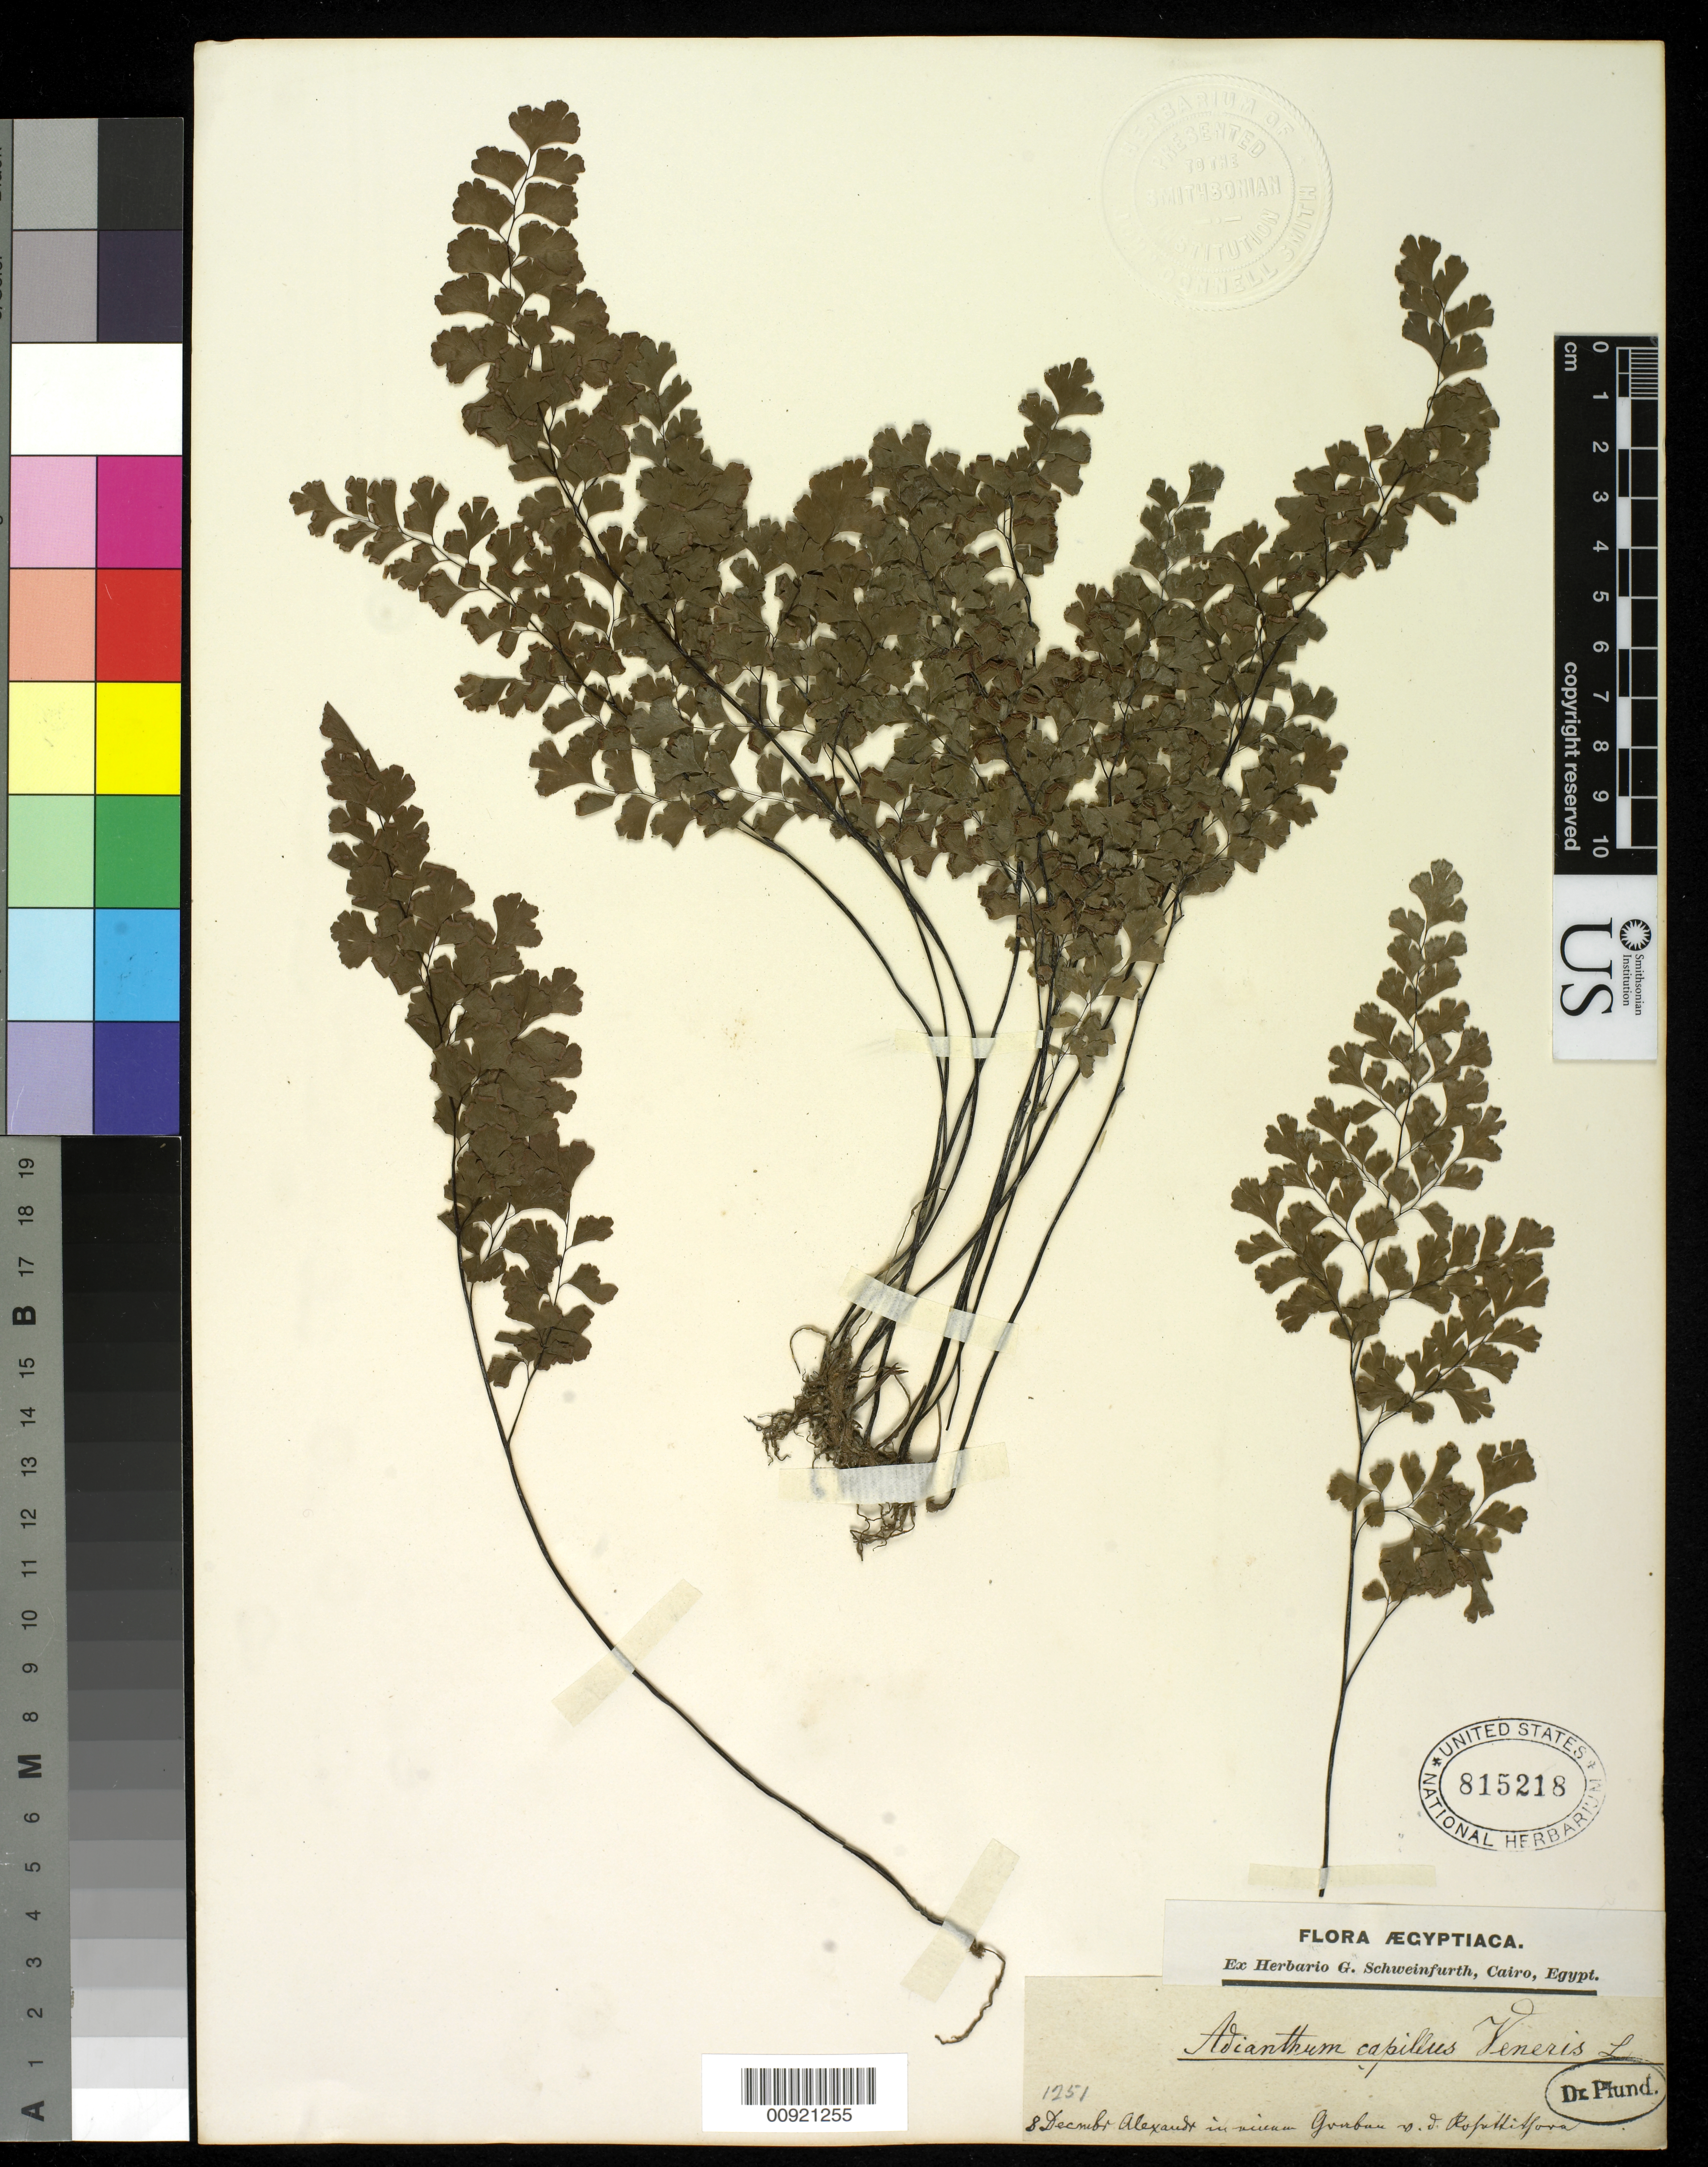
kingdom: Plantae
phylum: Tracheophyta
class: Polypodiopsida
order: Polypodiales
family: Pteridaceae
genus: Adiantum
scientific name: Adiantum capillus-veneris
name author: L.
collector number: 1251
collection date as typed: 08 Dec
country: Egypt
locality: Alexandri in vicenem Gourbau [interpreted]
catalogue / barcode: US 815218